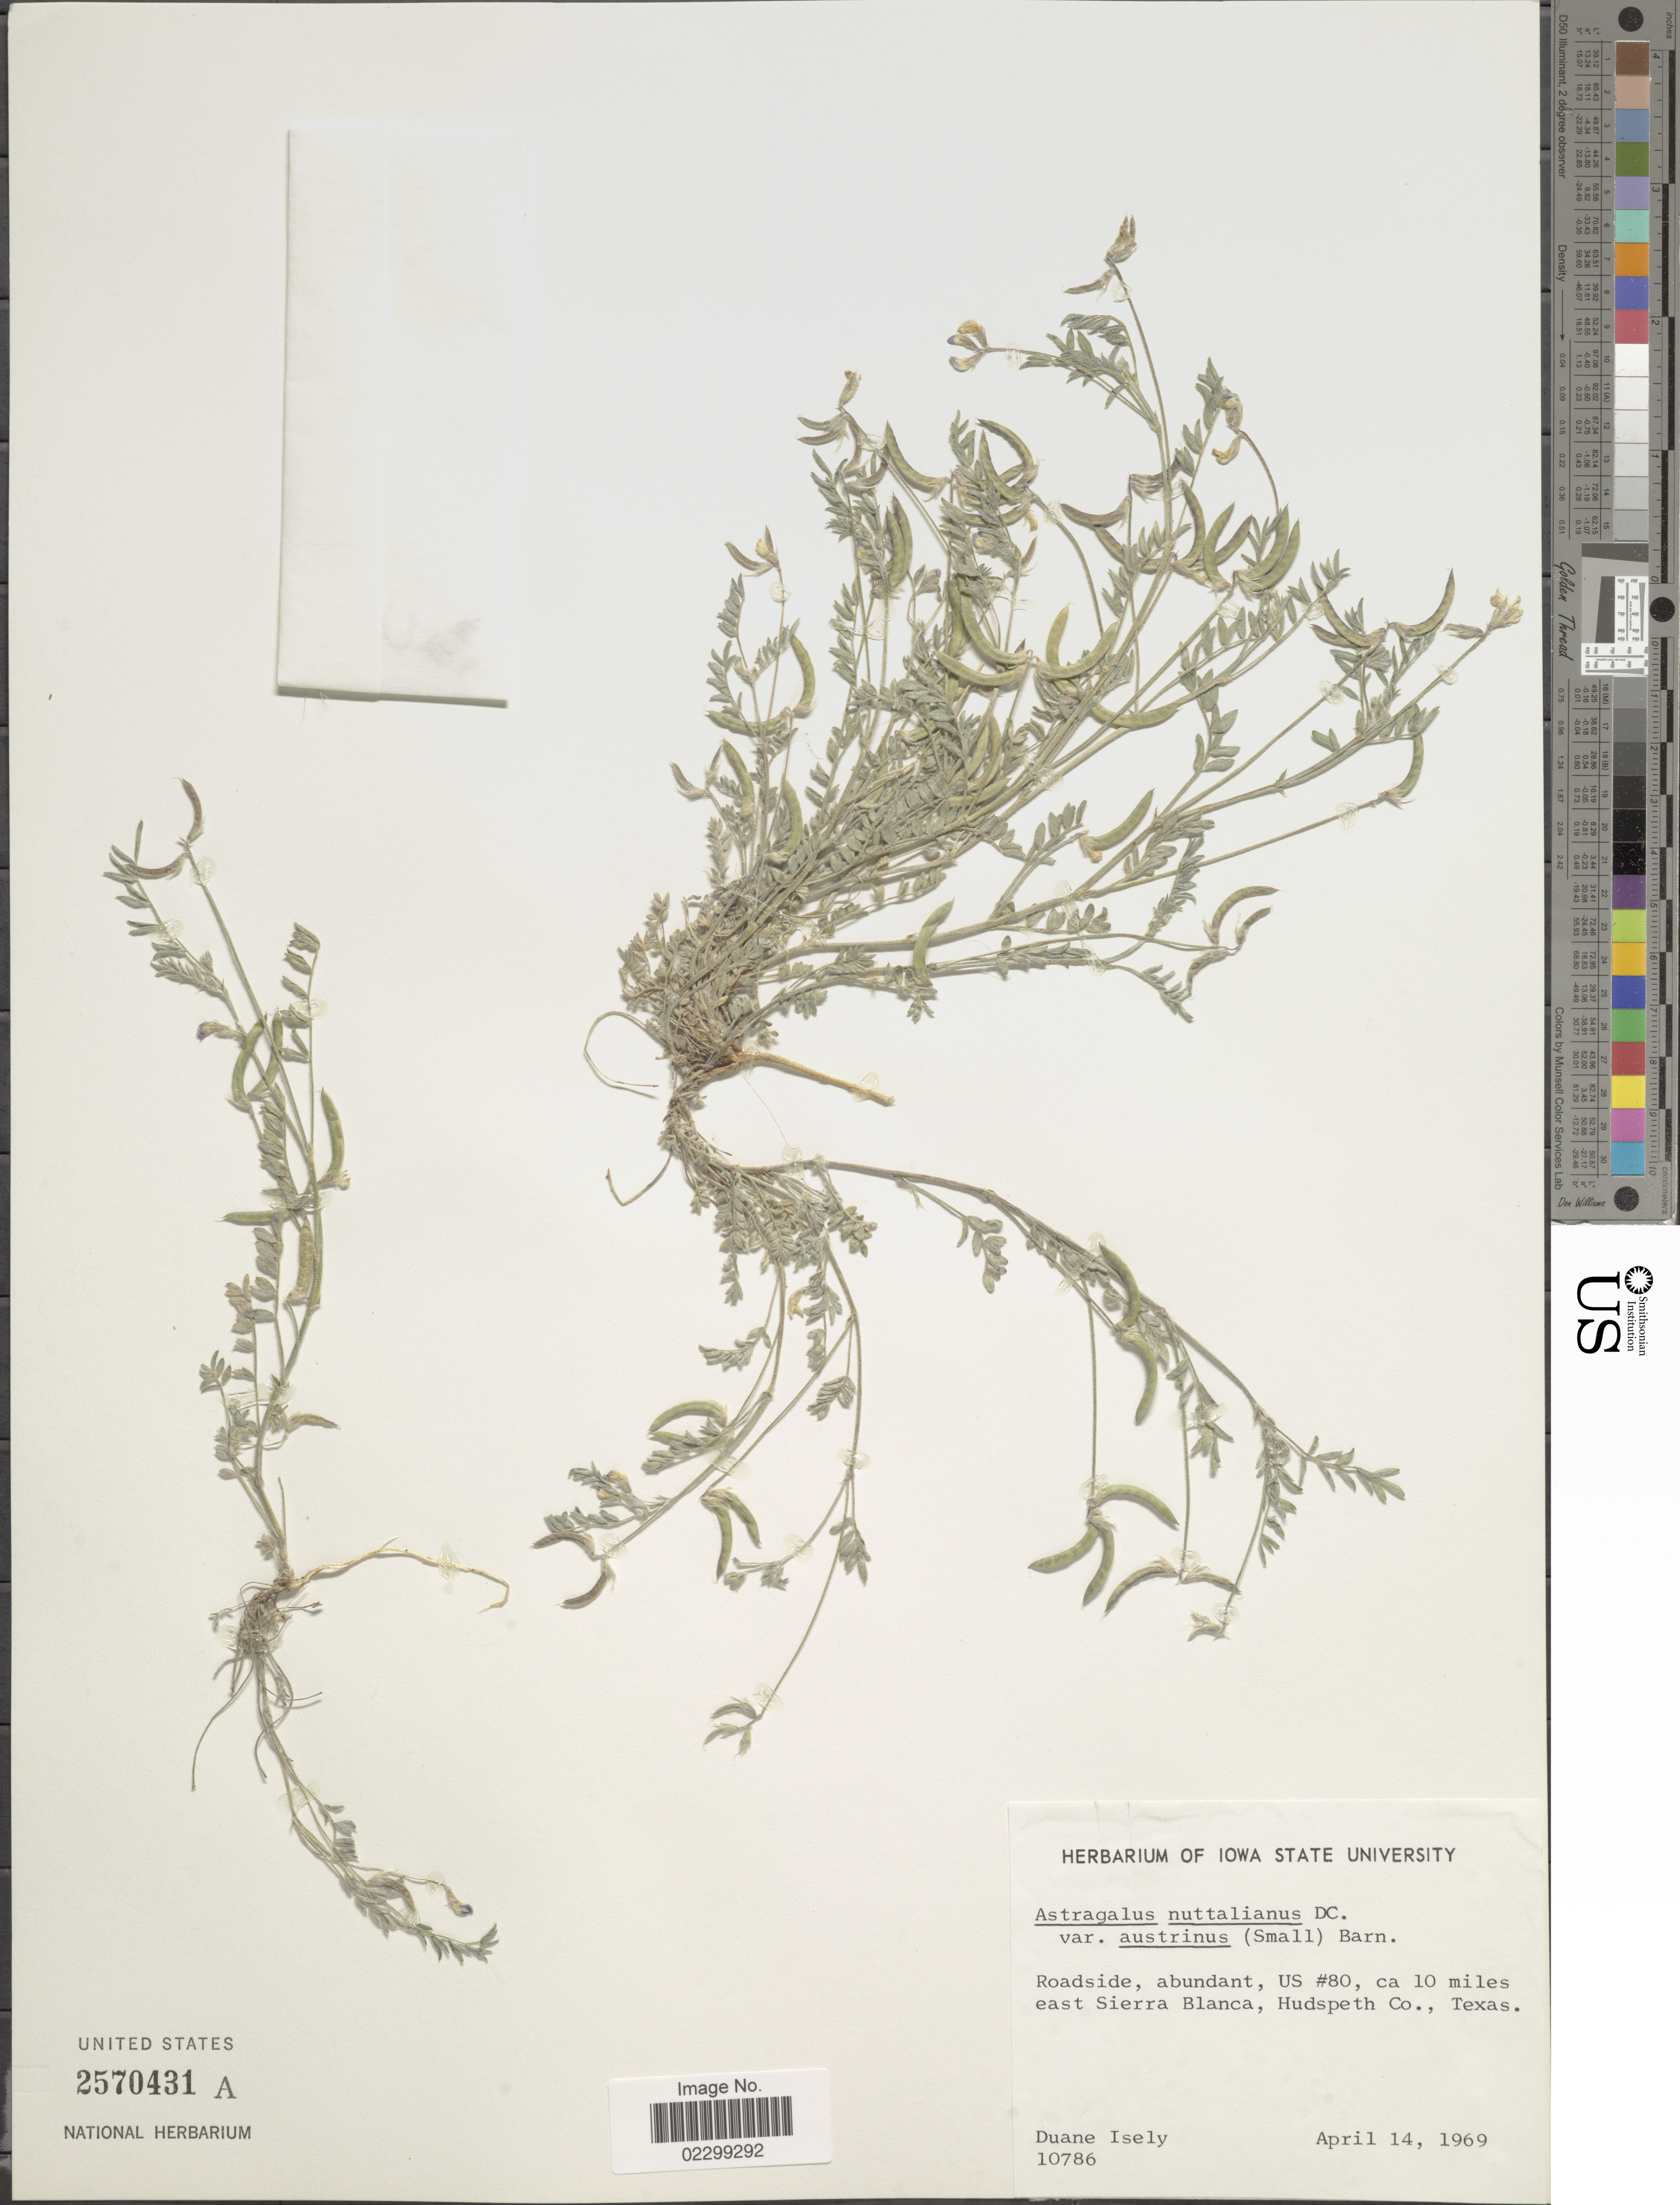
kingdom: Plantae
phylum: Tracheophyta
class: Magnoliopsida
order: Fabales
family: Fabaceae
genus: Astragalus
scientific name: Astragalus austrinus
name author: (Small) O.E. Schulz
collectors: D. Isley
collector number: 10786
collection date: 1969-04-14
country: United States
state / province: Texas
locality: Roadside, abundant, US #80, ca 10 miles east Sierra Blanca, Hudspeth Co.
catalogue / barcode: US 2570431A